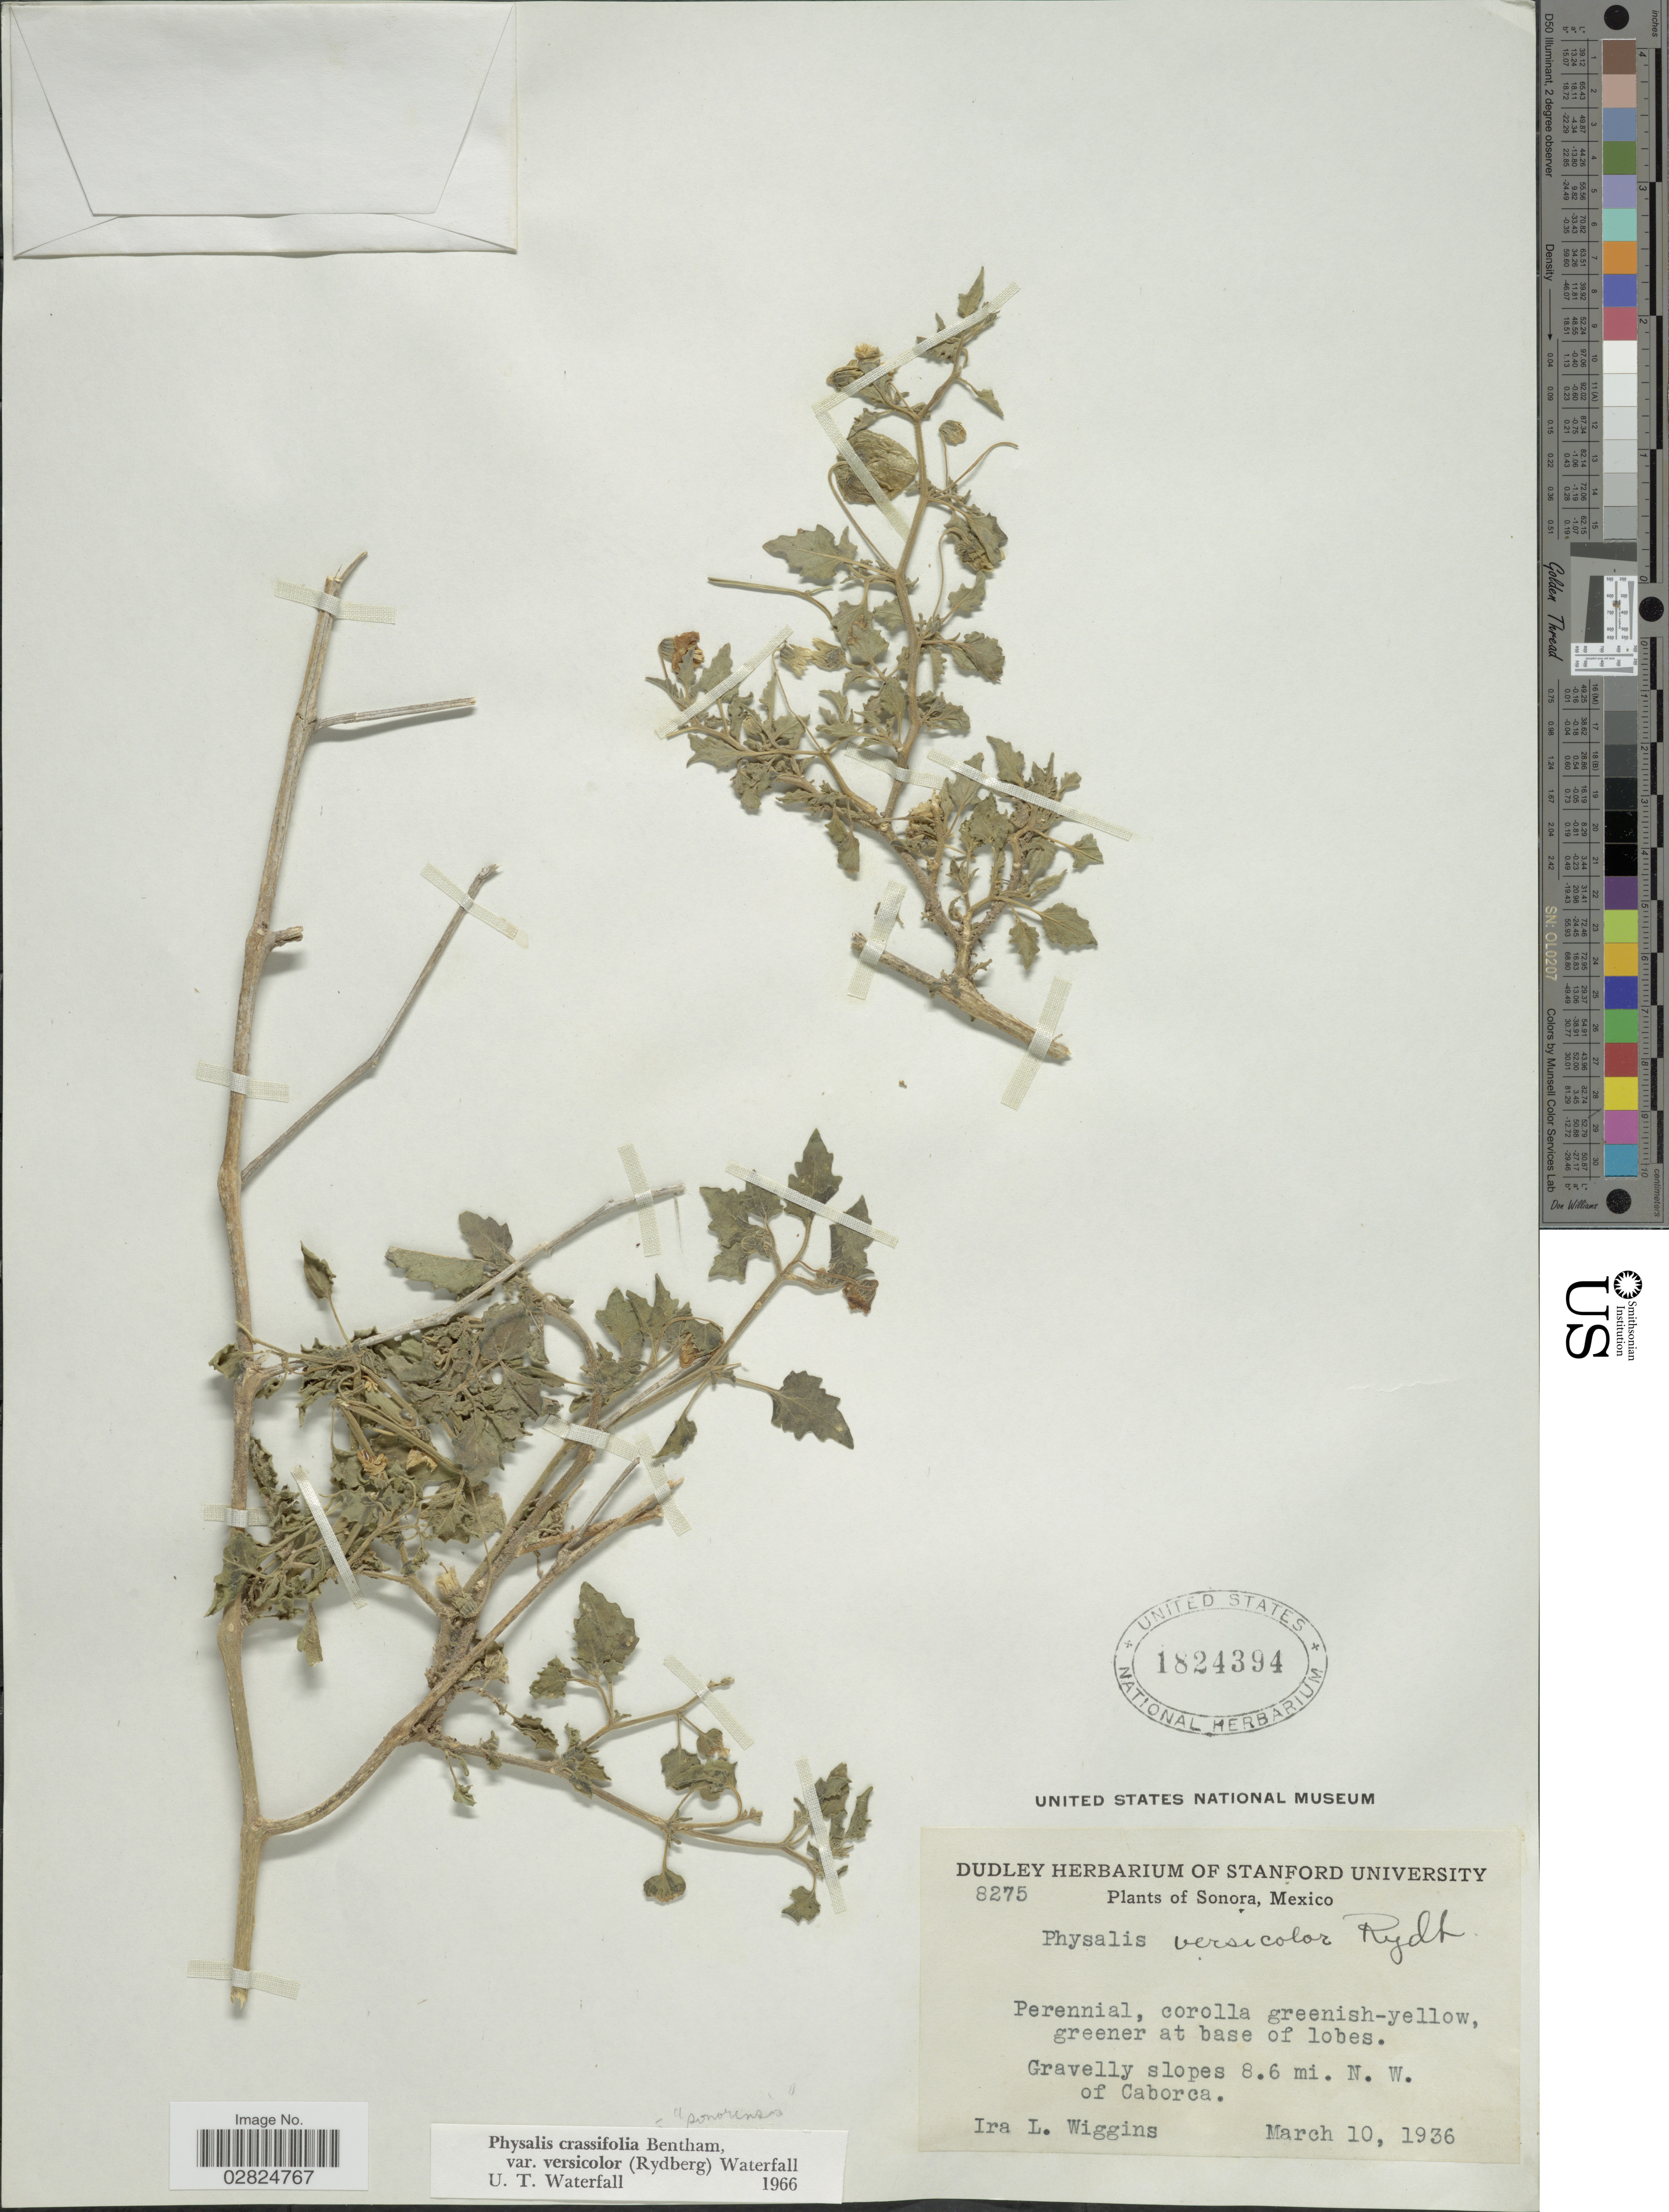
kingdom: Plantae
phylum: Tracheophyta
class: Magnoliopsida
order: Solanales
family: Solanaceae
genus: Physalis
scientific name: Physalis crassifolia var. versicolor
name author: Benth.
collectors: I. L. Wiggins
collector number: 8275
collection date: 1936-03-10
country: Mexico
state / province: Sonora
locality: Gravelly slopes 8.6 mi. N.W. of Caborca.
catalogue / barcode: US 1824394